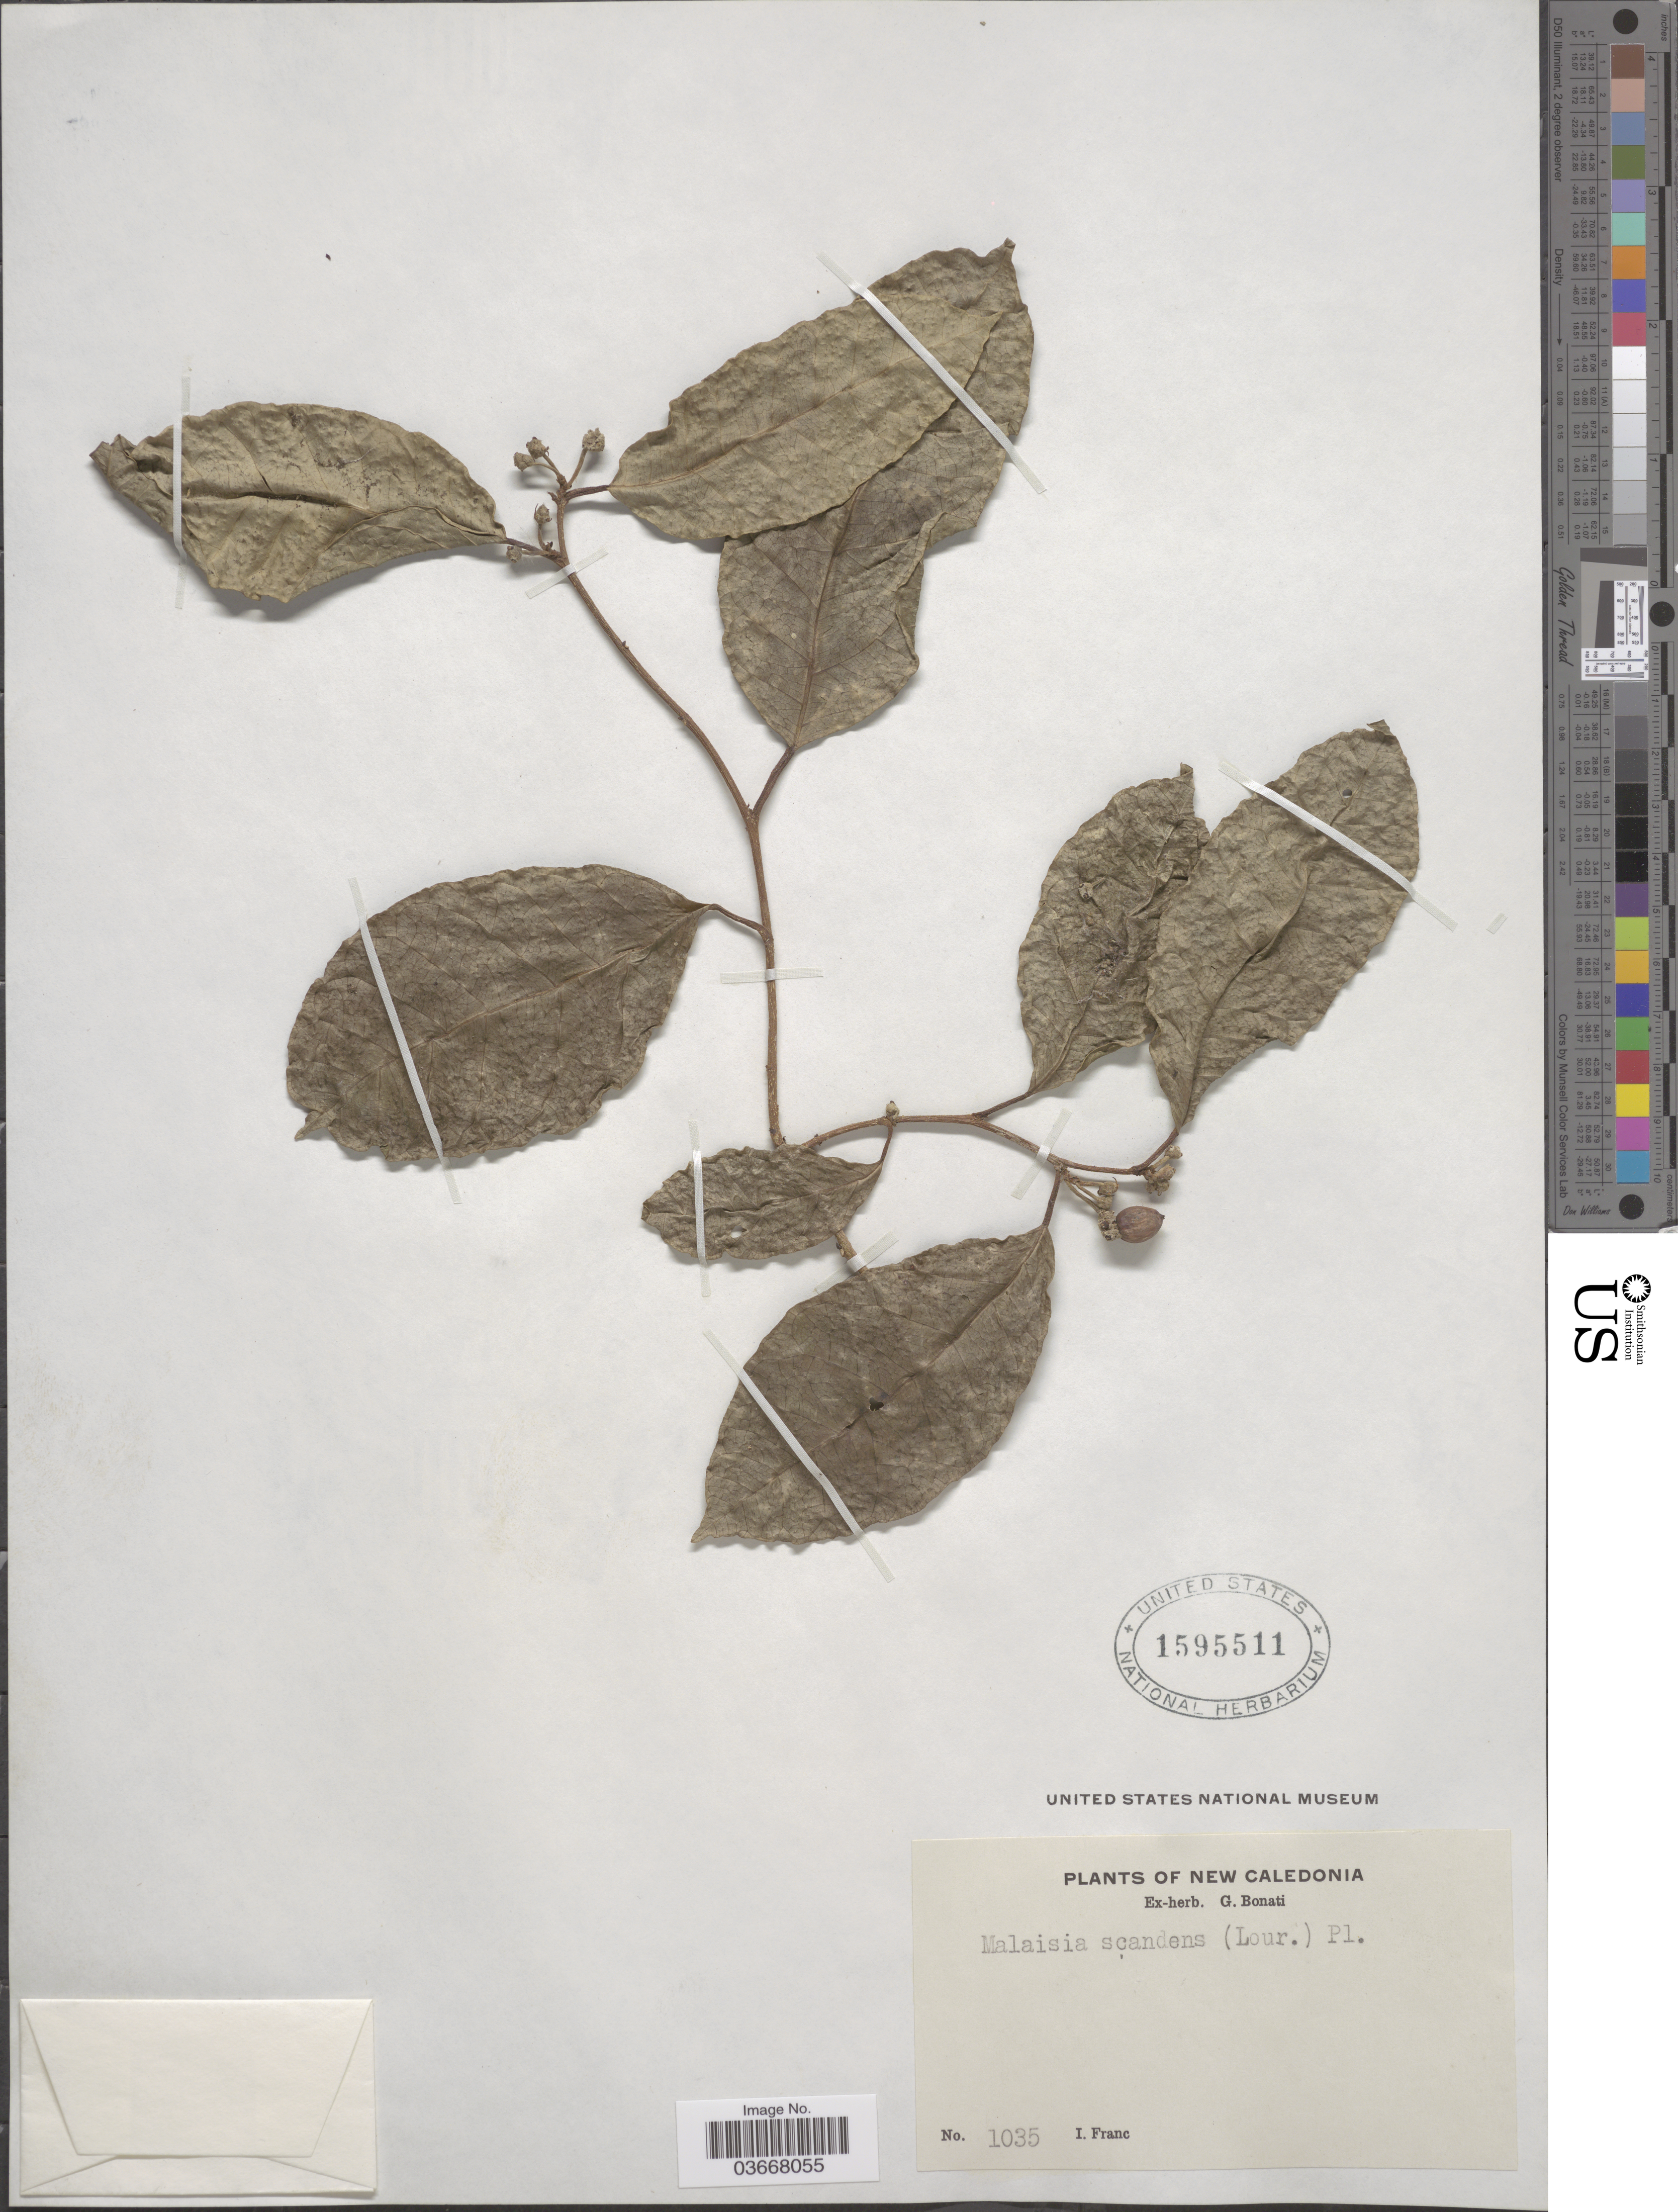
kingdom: Plantae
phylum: Tracheophyta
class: Magnoliopsida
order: Rosales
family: Moraceae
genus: Malaisia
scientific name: Malaisia scandens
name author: (Lour.) Planch.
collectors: I. Franc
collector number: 1035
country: New Caledonia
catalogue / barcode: US 1595511